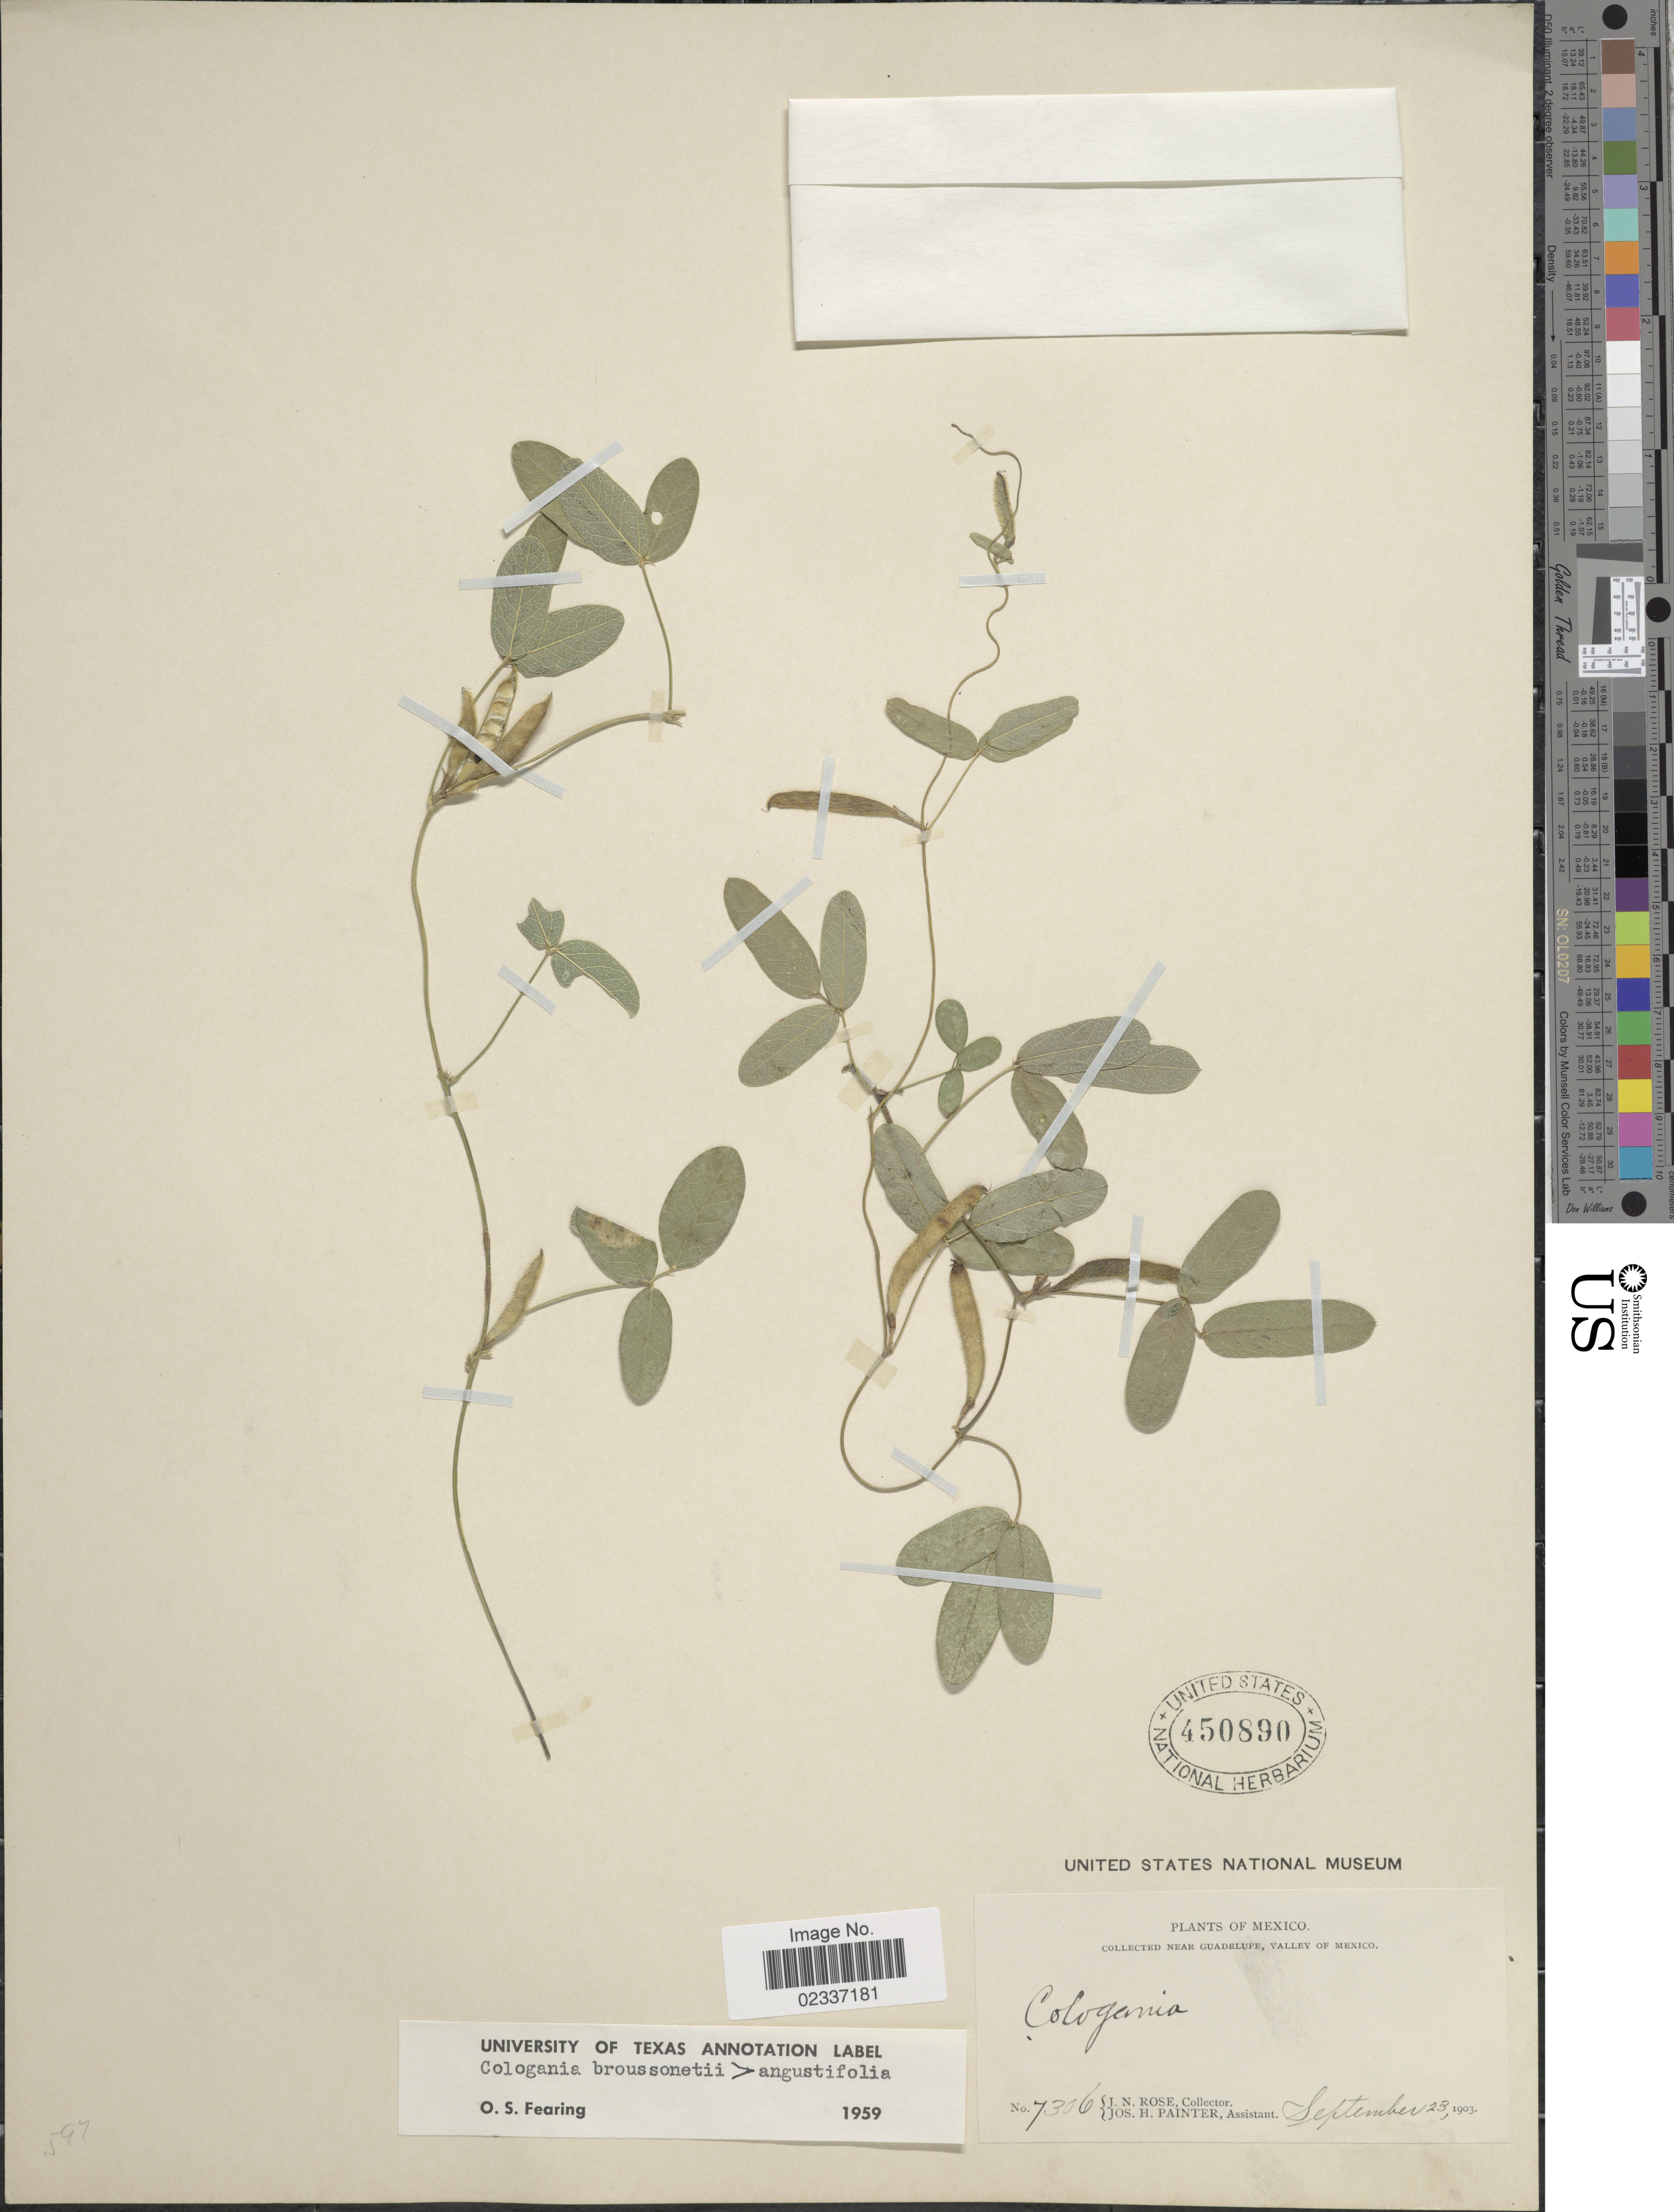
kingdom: Plantae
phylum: Tracheophyta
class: Magnoliopsida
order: Fabales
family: Fabaceae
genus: Cologania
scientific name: Cologania broussonetii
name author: (Balb.) DC.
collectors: J. N. Rose & J. H. Painter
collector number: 7306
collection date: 1903-09-23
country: Mexico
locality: Near Guadelupe, Valley of Mexico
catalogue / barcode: US 450890